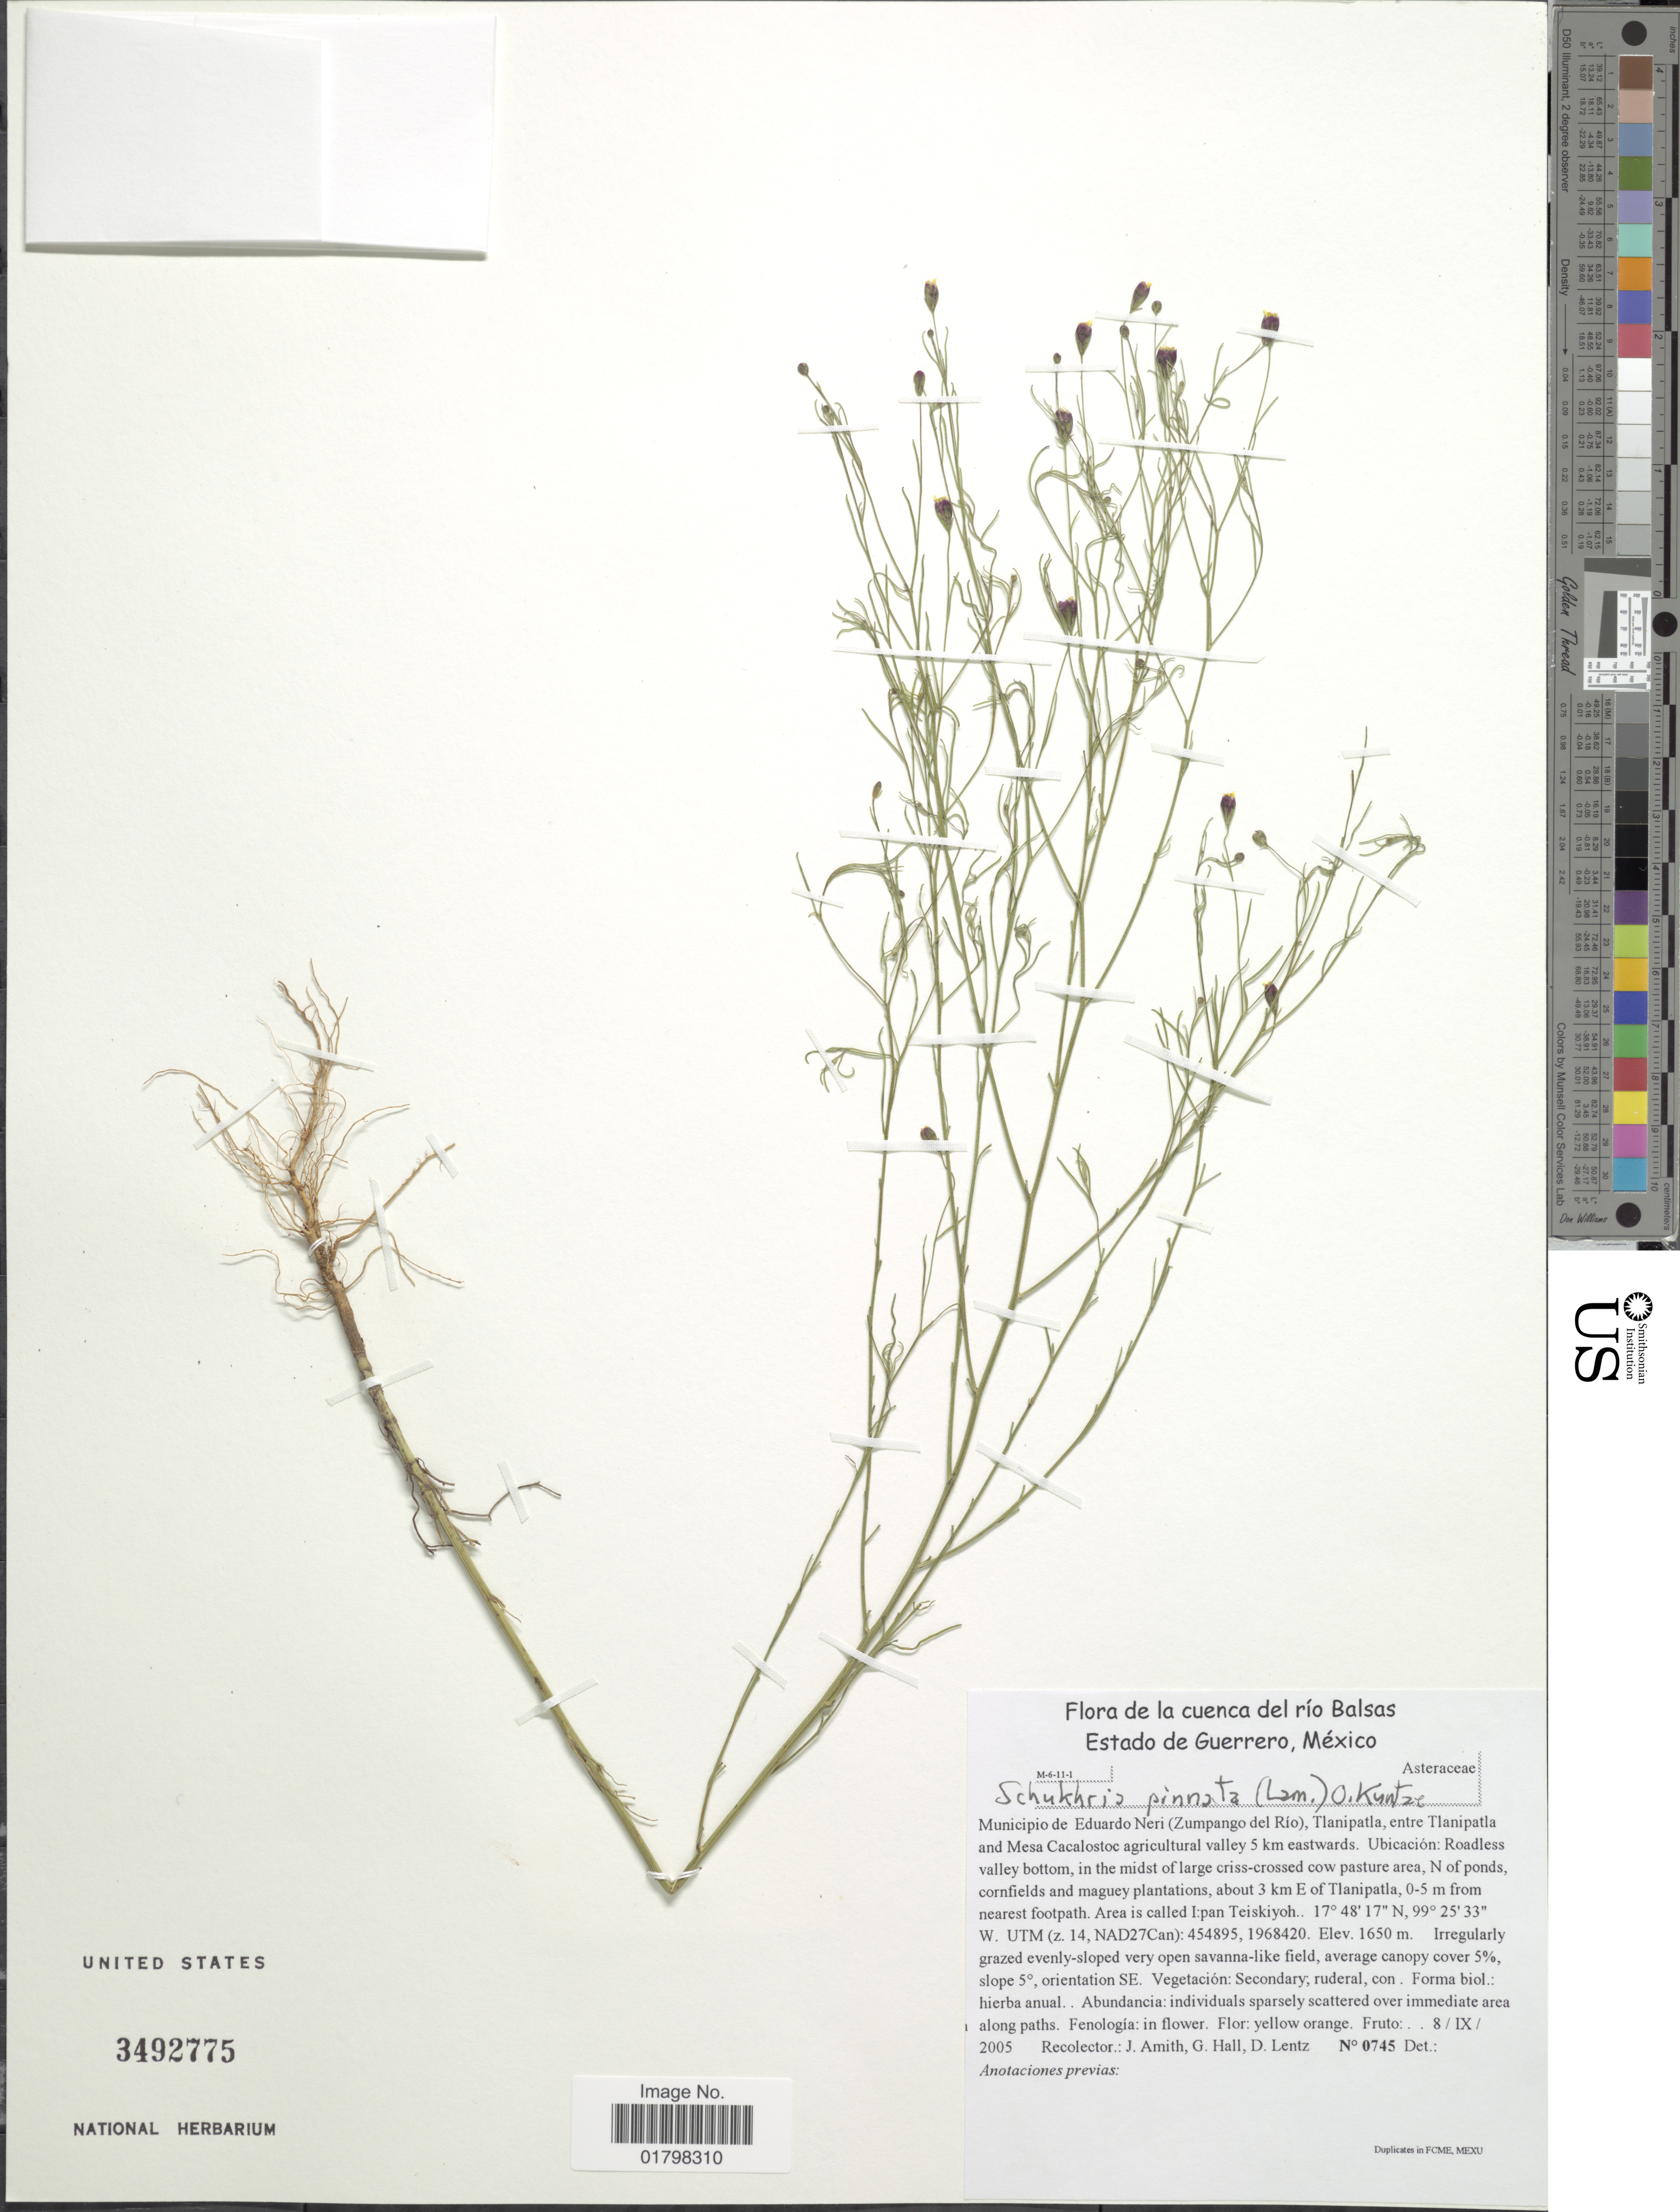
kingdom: Plantae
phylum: Tracheophyta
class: Magnoliopsida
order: Asterales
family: Asteraceae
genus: Schkuhria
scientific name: Schkuhria pinnata var. virgata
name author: (La Llave ex La Llave) Heiser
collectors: J. D. Amith, G. Hall & D. Lentz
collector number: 0745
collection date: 2005-09-08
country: Mexico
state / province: Guerrero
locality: De la cuenca del rio Balsas, Municpio de Eduardo Neri (Zumpango del Rio), Tlanipatla, entre Tlanipatla and Mesa Cacalostoc agricultural valley 5 km eastwards. Ubicacion: Roadless valley bottom, in the midst of large criss-crossed pasture area, N of ponds, cornfields and maguey plantations, about 3 km E of Tlanipatla, 0-5 m from nearest footpath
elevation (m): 1650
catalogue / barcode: US 3492775